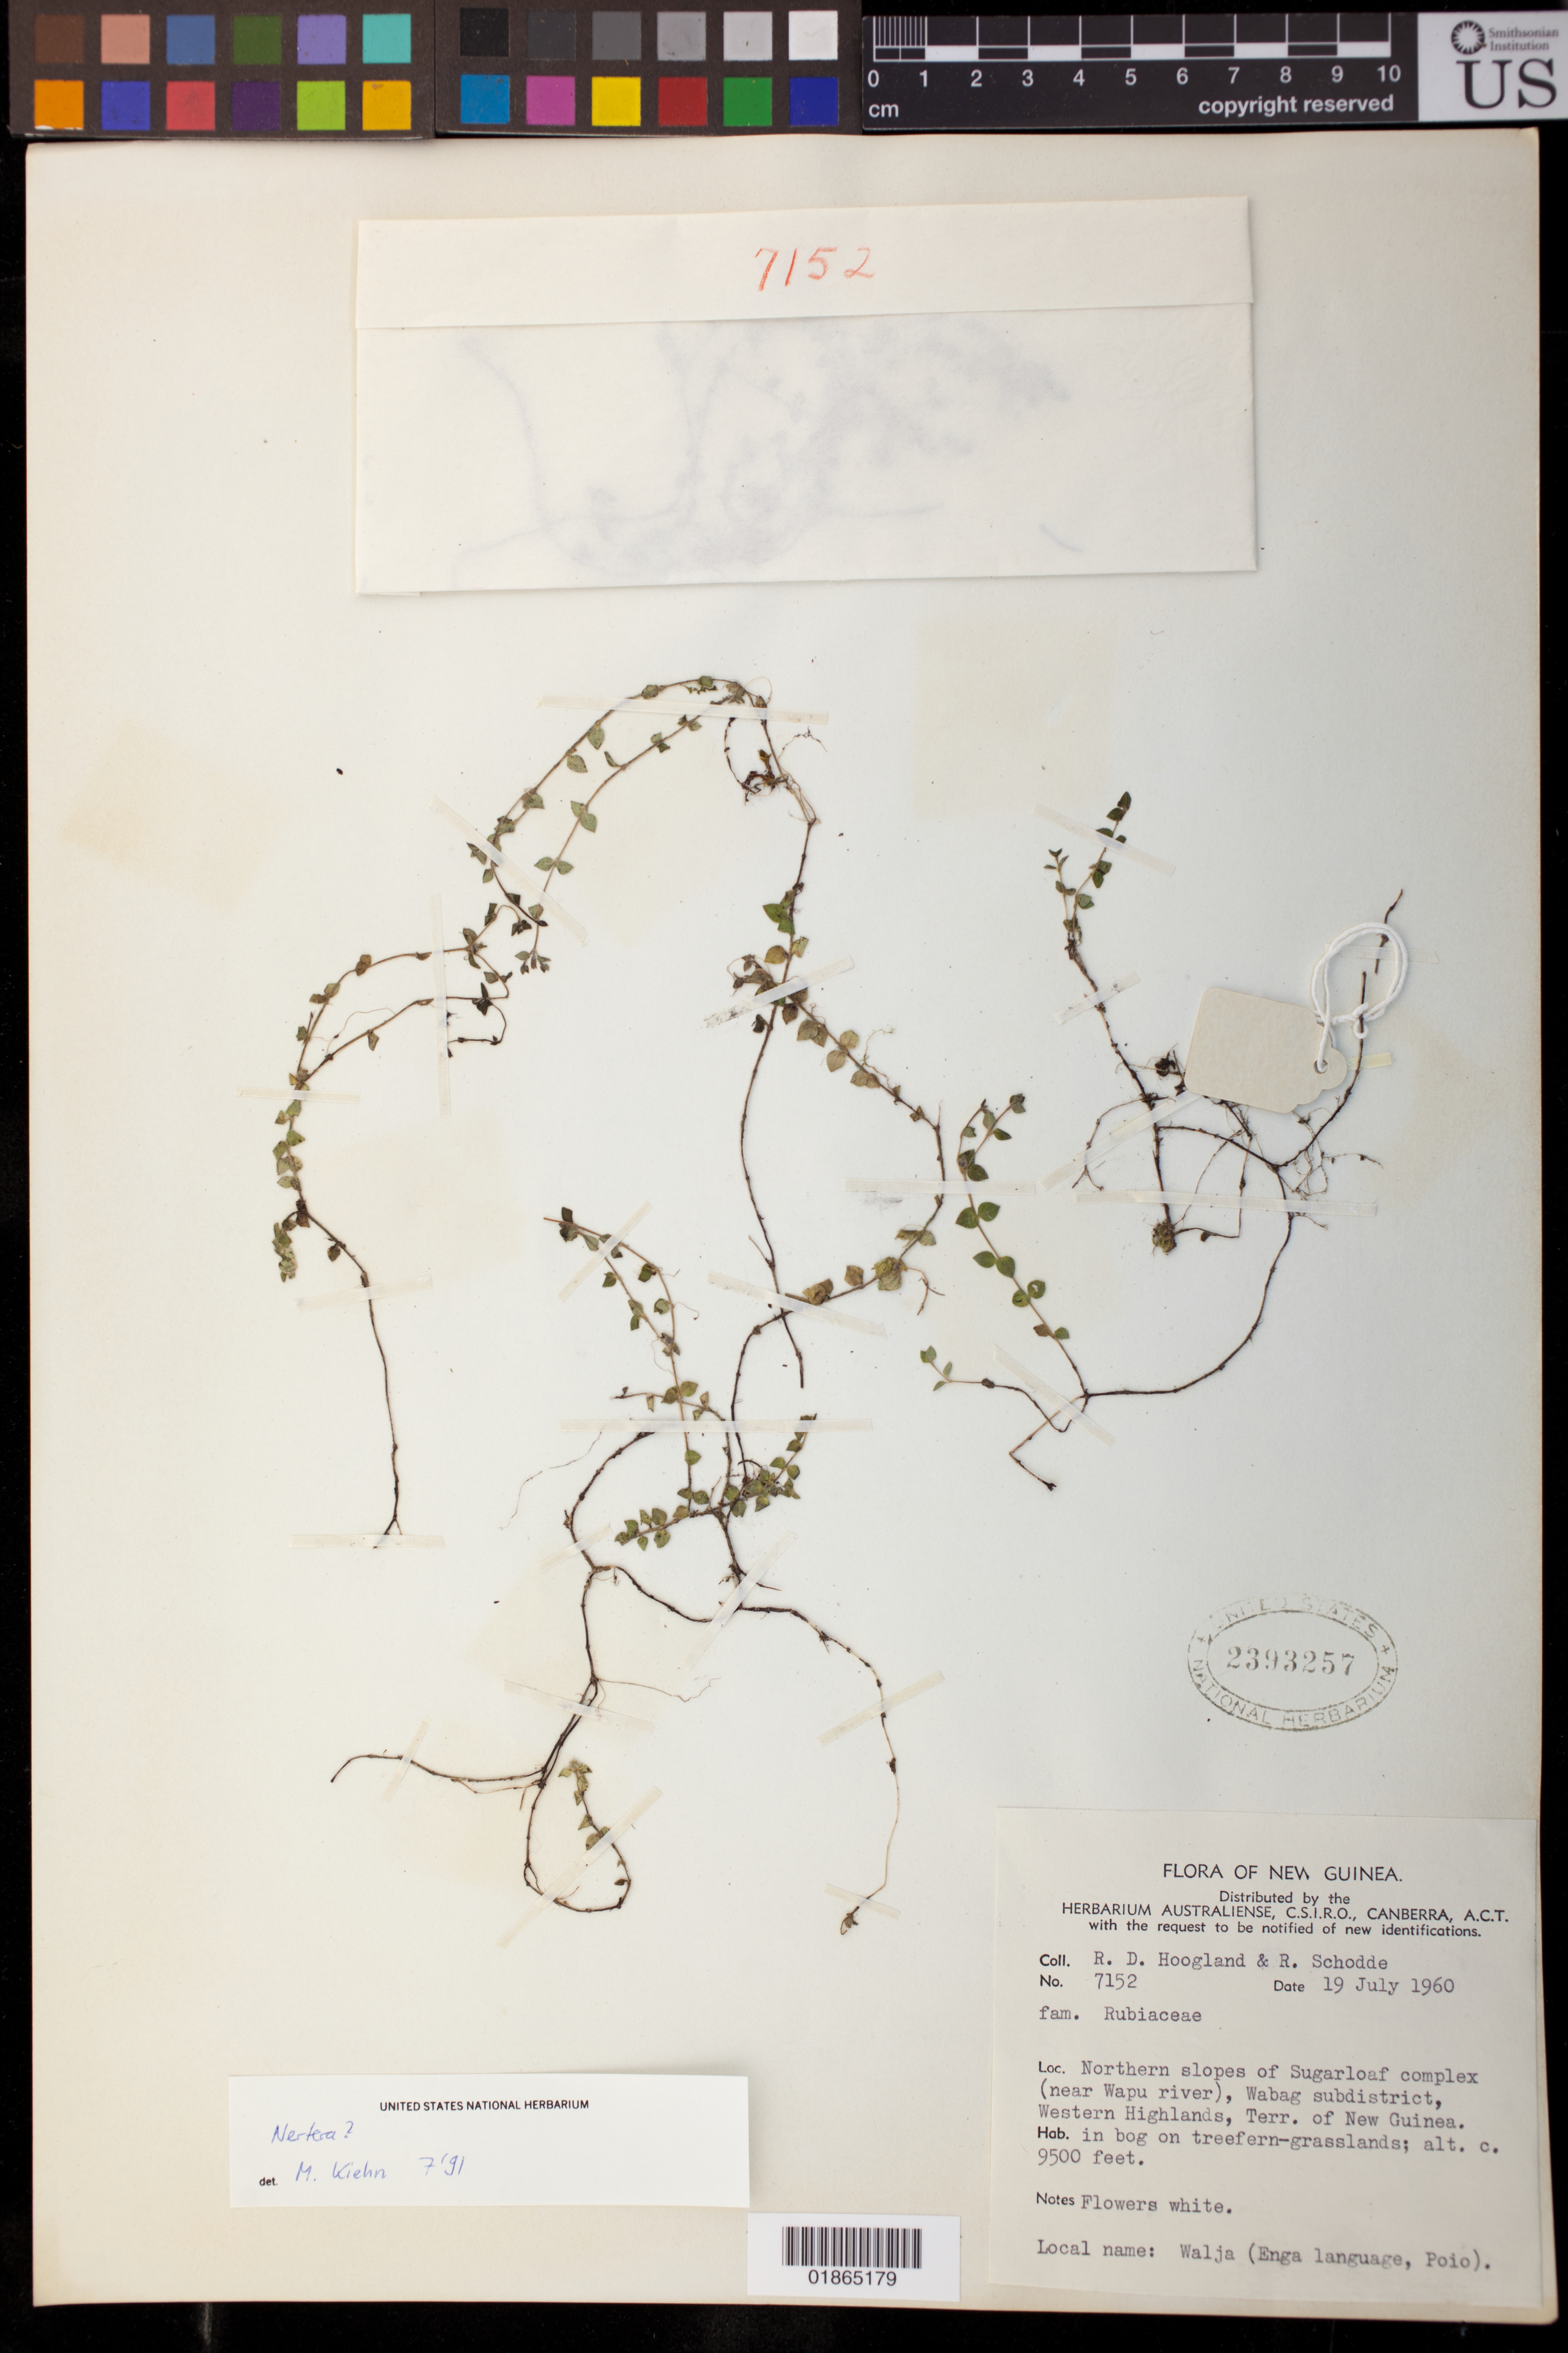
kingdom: Plantae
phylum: Tracheophyta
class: Magnoliopsida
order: Gentianales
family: Rubiaceae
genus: Nertera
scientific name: Nertera sp.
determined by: Kiehn, M.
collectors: R. D. Hoogland & R. Schodde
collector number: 7152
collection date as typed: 19 Jul 1960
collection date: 1960-07-19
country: Papua New Guinea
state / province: Enga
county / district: Wabag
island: New Guinea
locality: Northern slopes of Sugarloaf complex (near Wapu River), Wabag district.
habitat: In Bog on treefern-grasslands.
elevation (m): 2896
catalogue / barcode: US 2393257